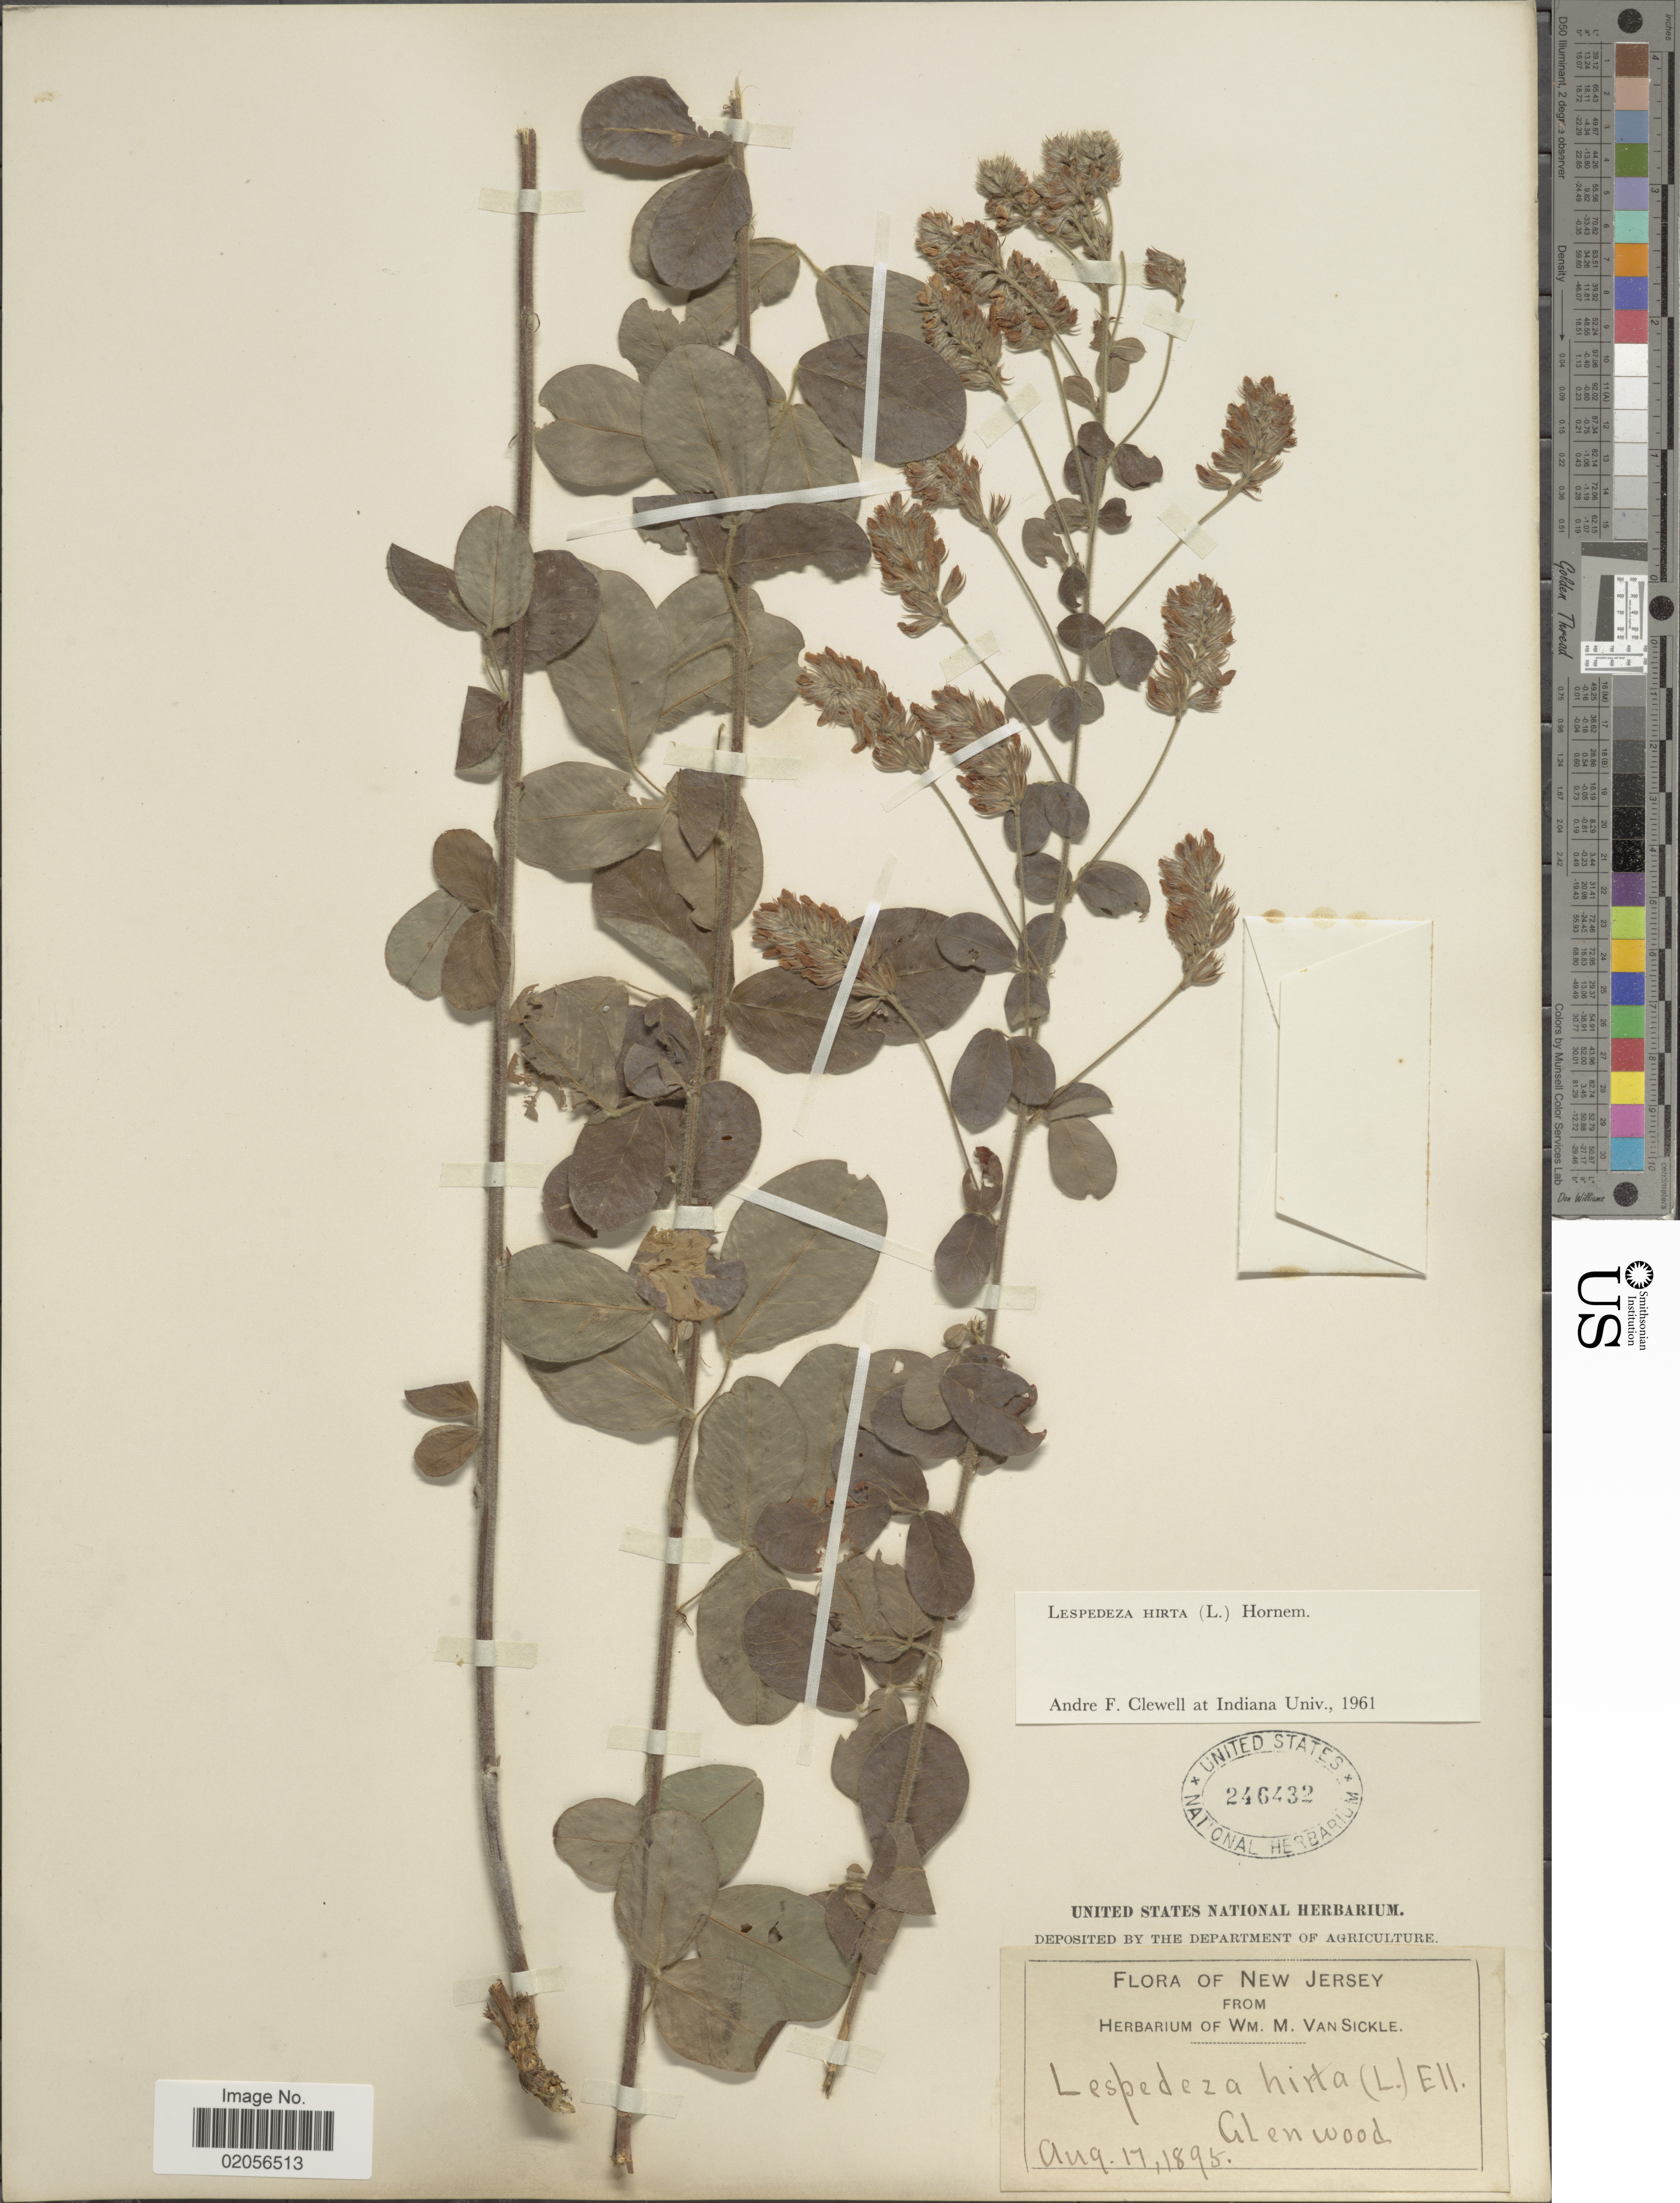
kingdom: Plantae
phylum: Tracheophyta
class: Magnoliopsida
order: Fabales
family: Fabaceae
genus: Lespedeza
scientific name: Lespedeza hirta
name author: (L.) Hornem.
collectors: ex herb. Wm. M. Van Sickle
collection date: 1895-08-17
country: United States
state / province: New Jersey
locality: Glenwood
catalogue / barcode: US 246432